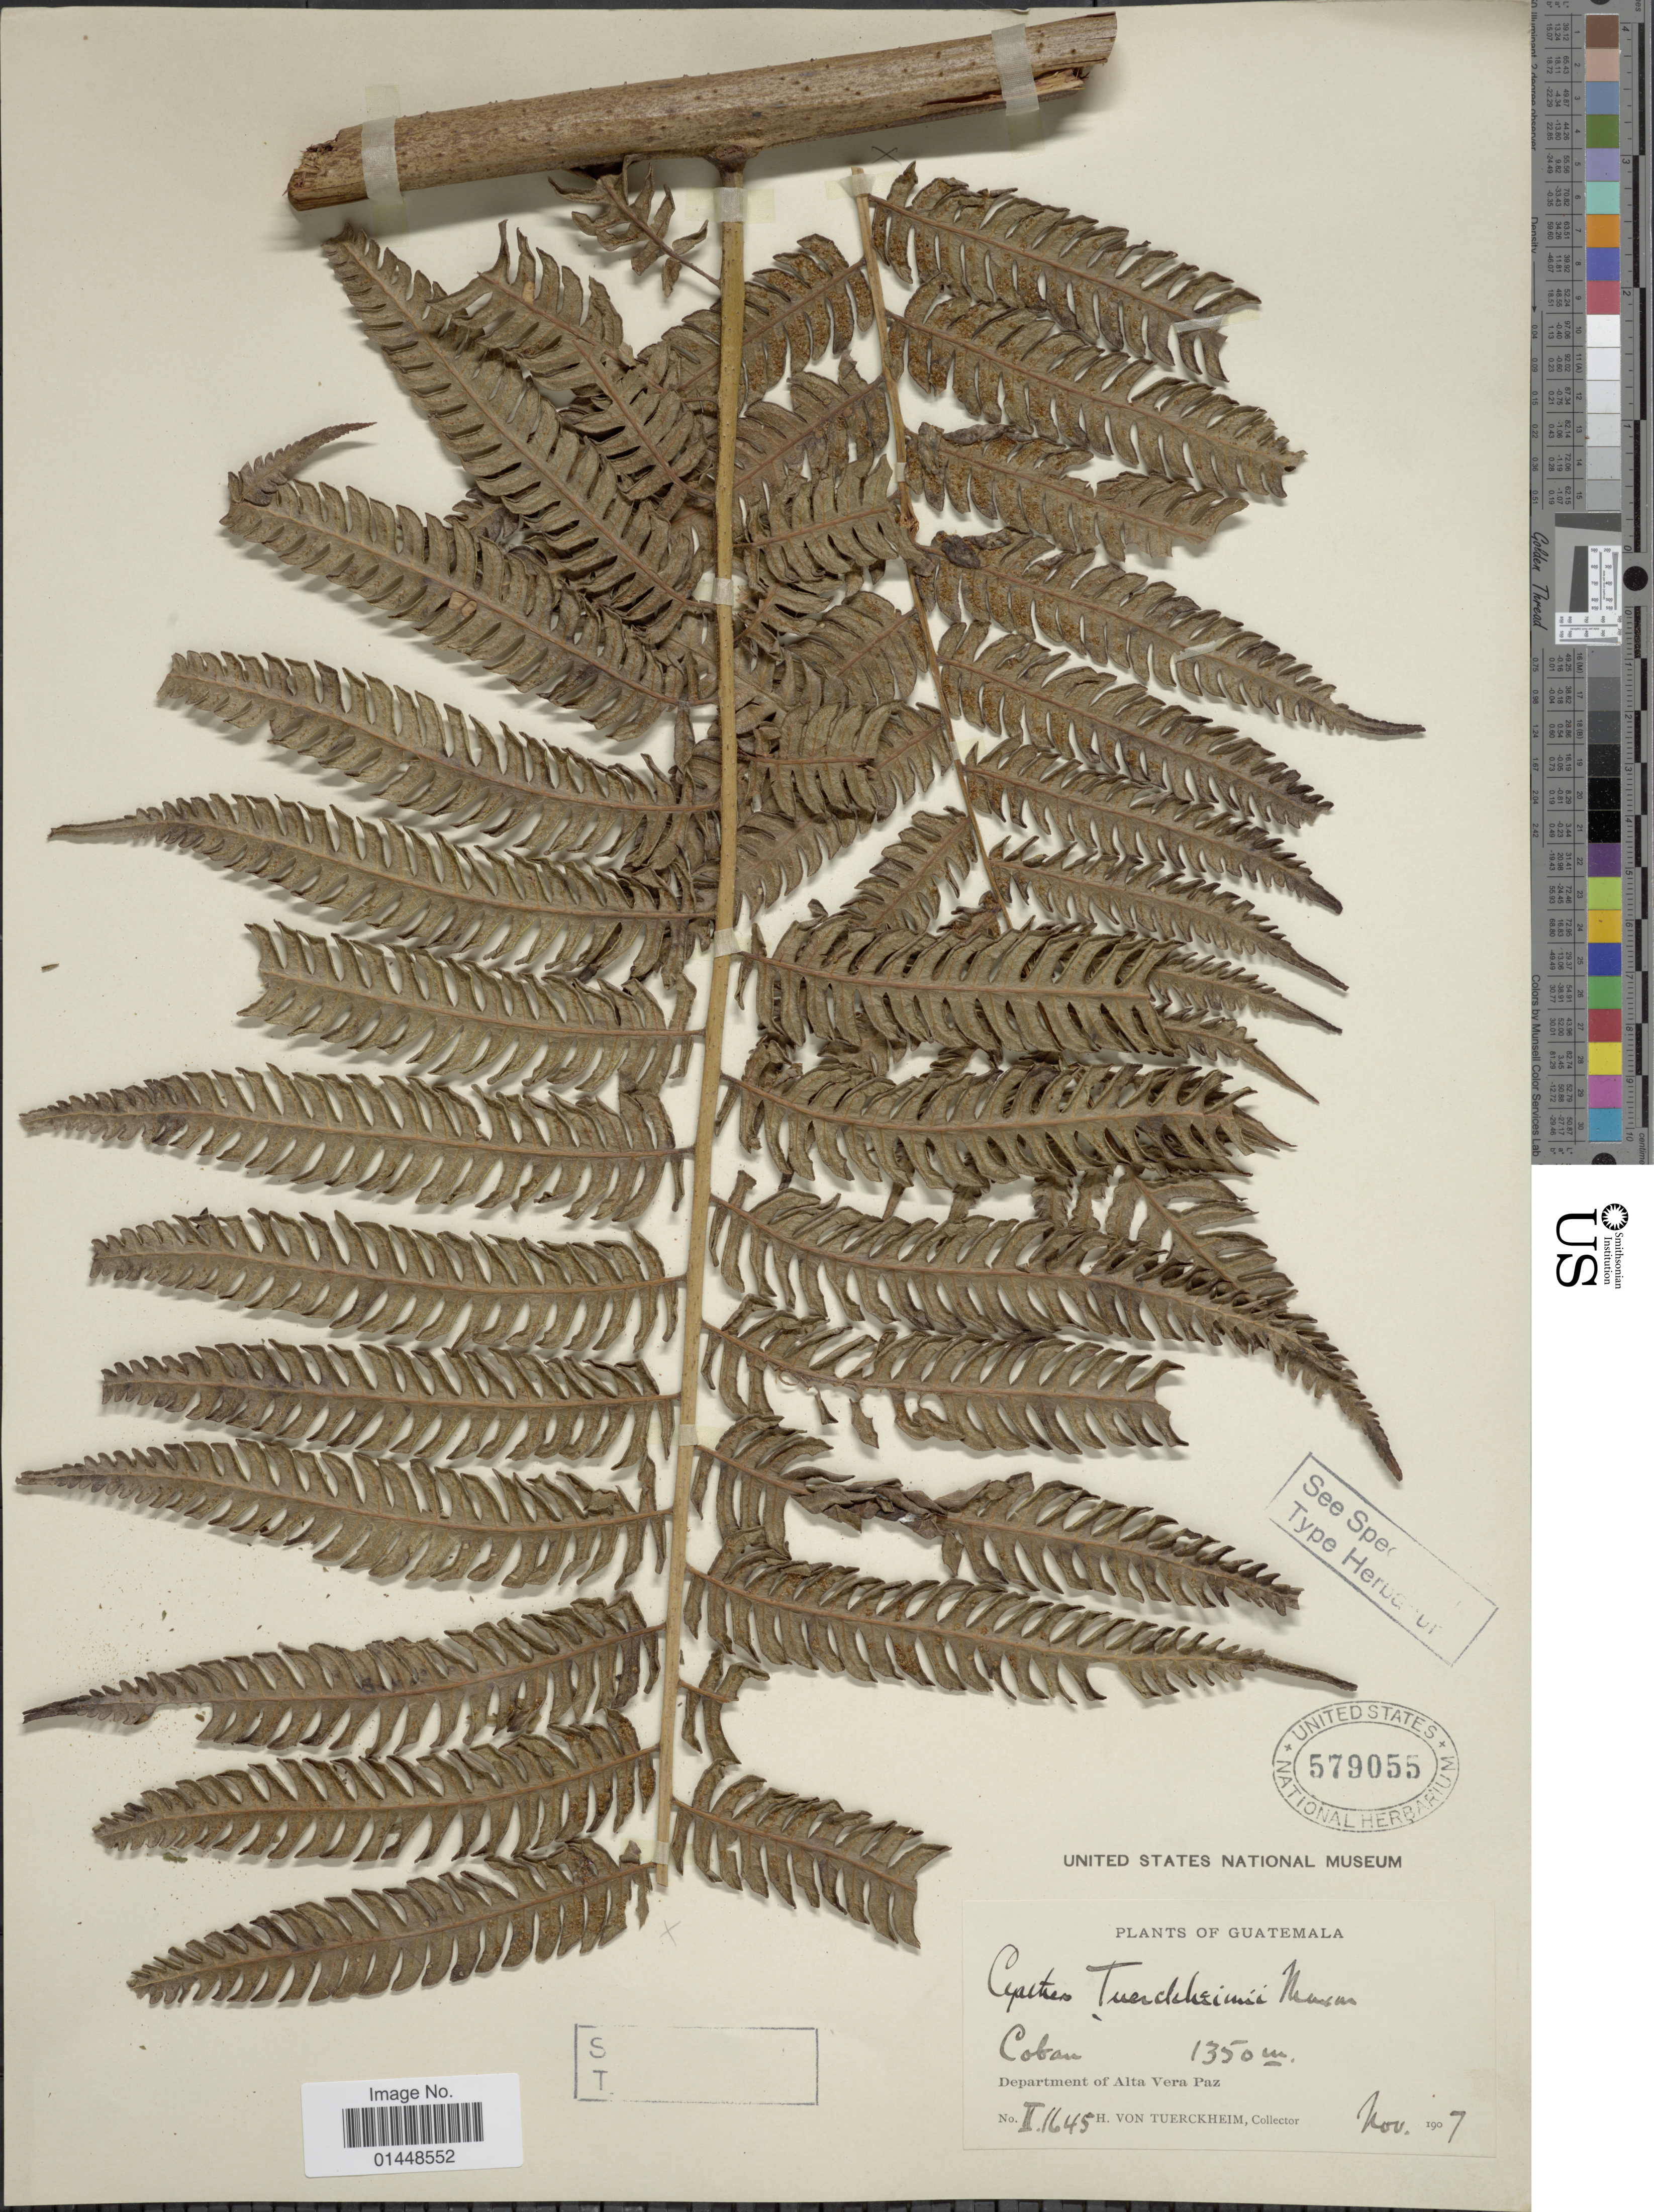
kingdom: Plantae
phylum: Tracheophyta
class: Polypodiopsida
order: Cyatheales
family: Cyatheaceae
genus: Cyathea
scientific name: Cyathea divergens var. tuerckheimii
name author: (Maxon) R.M. Tryon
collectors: H. von Türckheim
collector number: II.1645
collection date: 1907-11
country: Guatemala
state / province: Alta Verapaz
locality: Coban. Department of Alta Vera Paz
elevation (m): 1350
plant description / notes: Presumably original material (and same collection number as the holotype) but apparently not an isotype of Cyathea tuerckheimii Maxon; holotype (USNH 826195) was collected Feb. 1907; this specimen collected Nov. 1907 and not annotated or cited in protologue as isotype (or paratype).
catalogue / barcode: US 579055